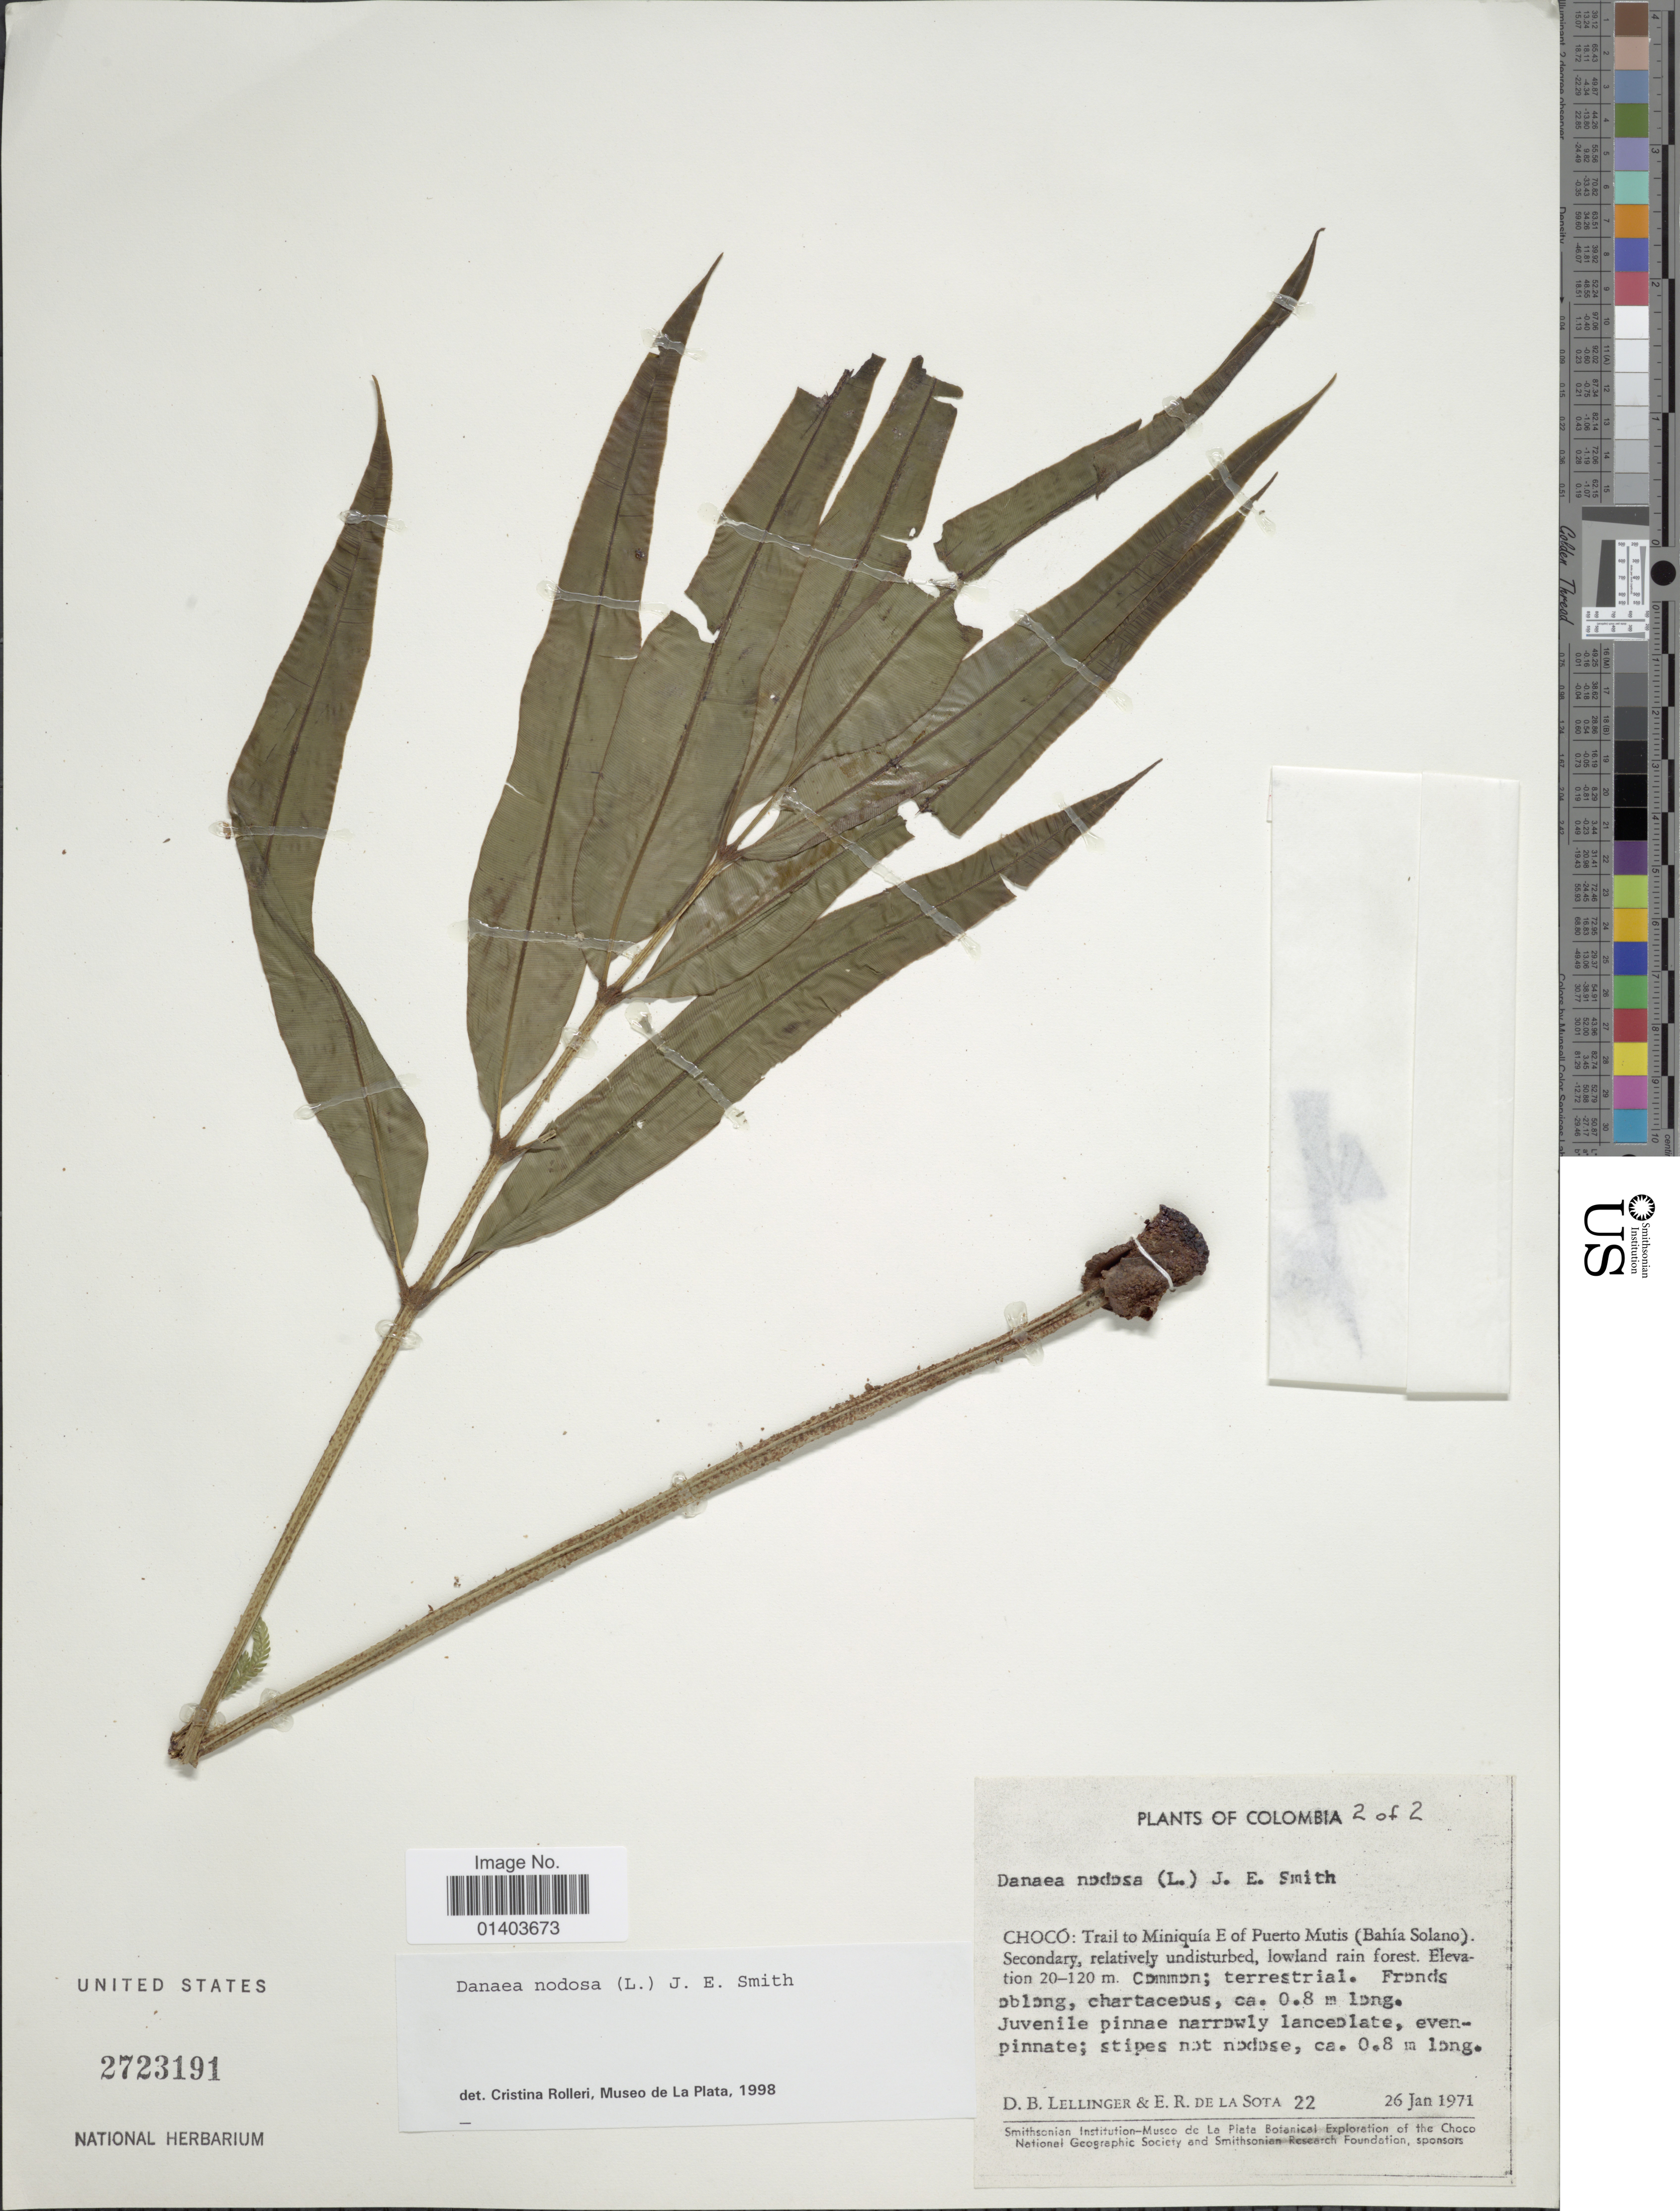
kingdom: Plantae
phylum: Tracheophyta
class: Polypodiopsida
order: Marattiales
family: Marattiaceae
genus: Danaea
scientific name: Danaea nodosa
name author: (L.) Sm.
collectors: D. B. Lellinger & E. R. de la Sota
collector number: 22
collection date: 1971-01-26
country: Colombia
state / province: Chocó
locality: Trail to Miniquia E of Puerto Mutis (Bahia Solano)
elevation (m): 20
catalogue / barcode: US 2723191